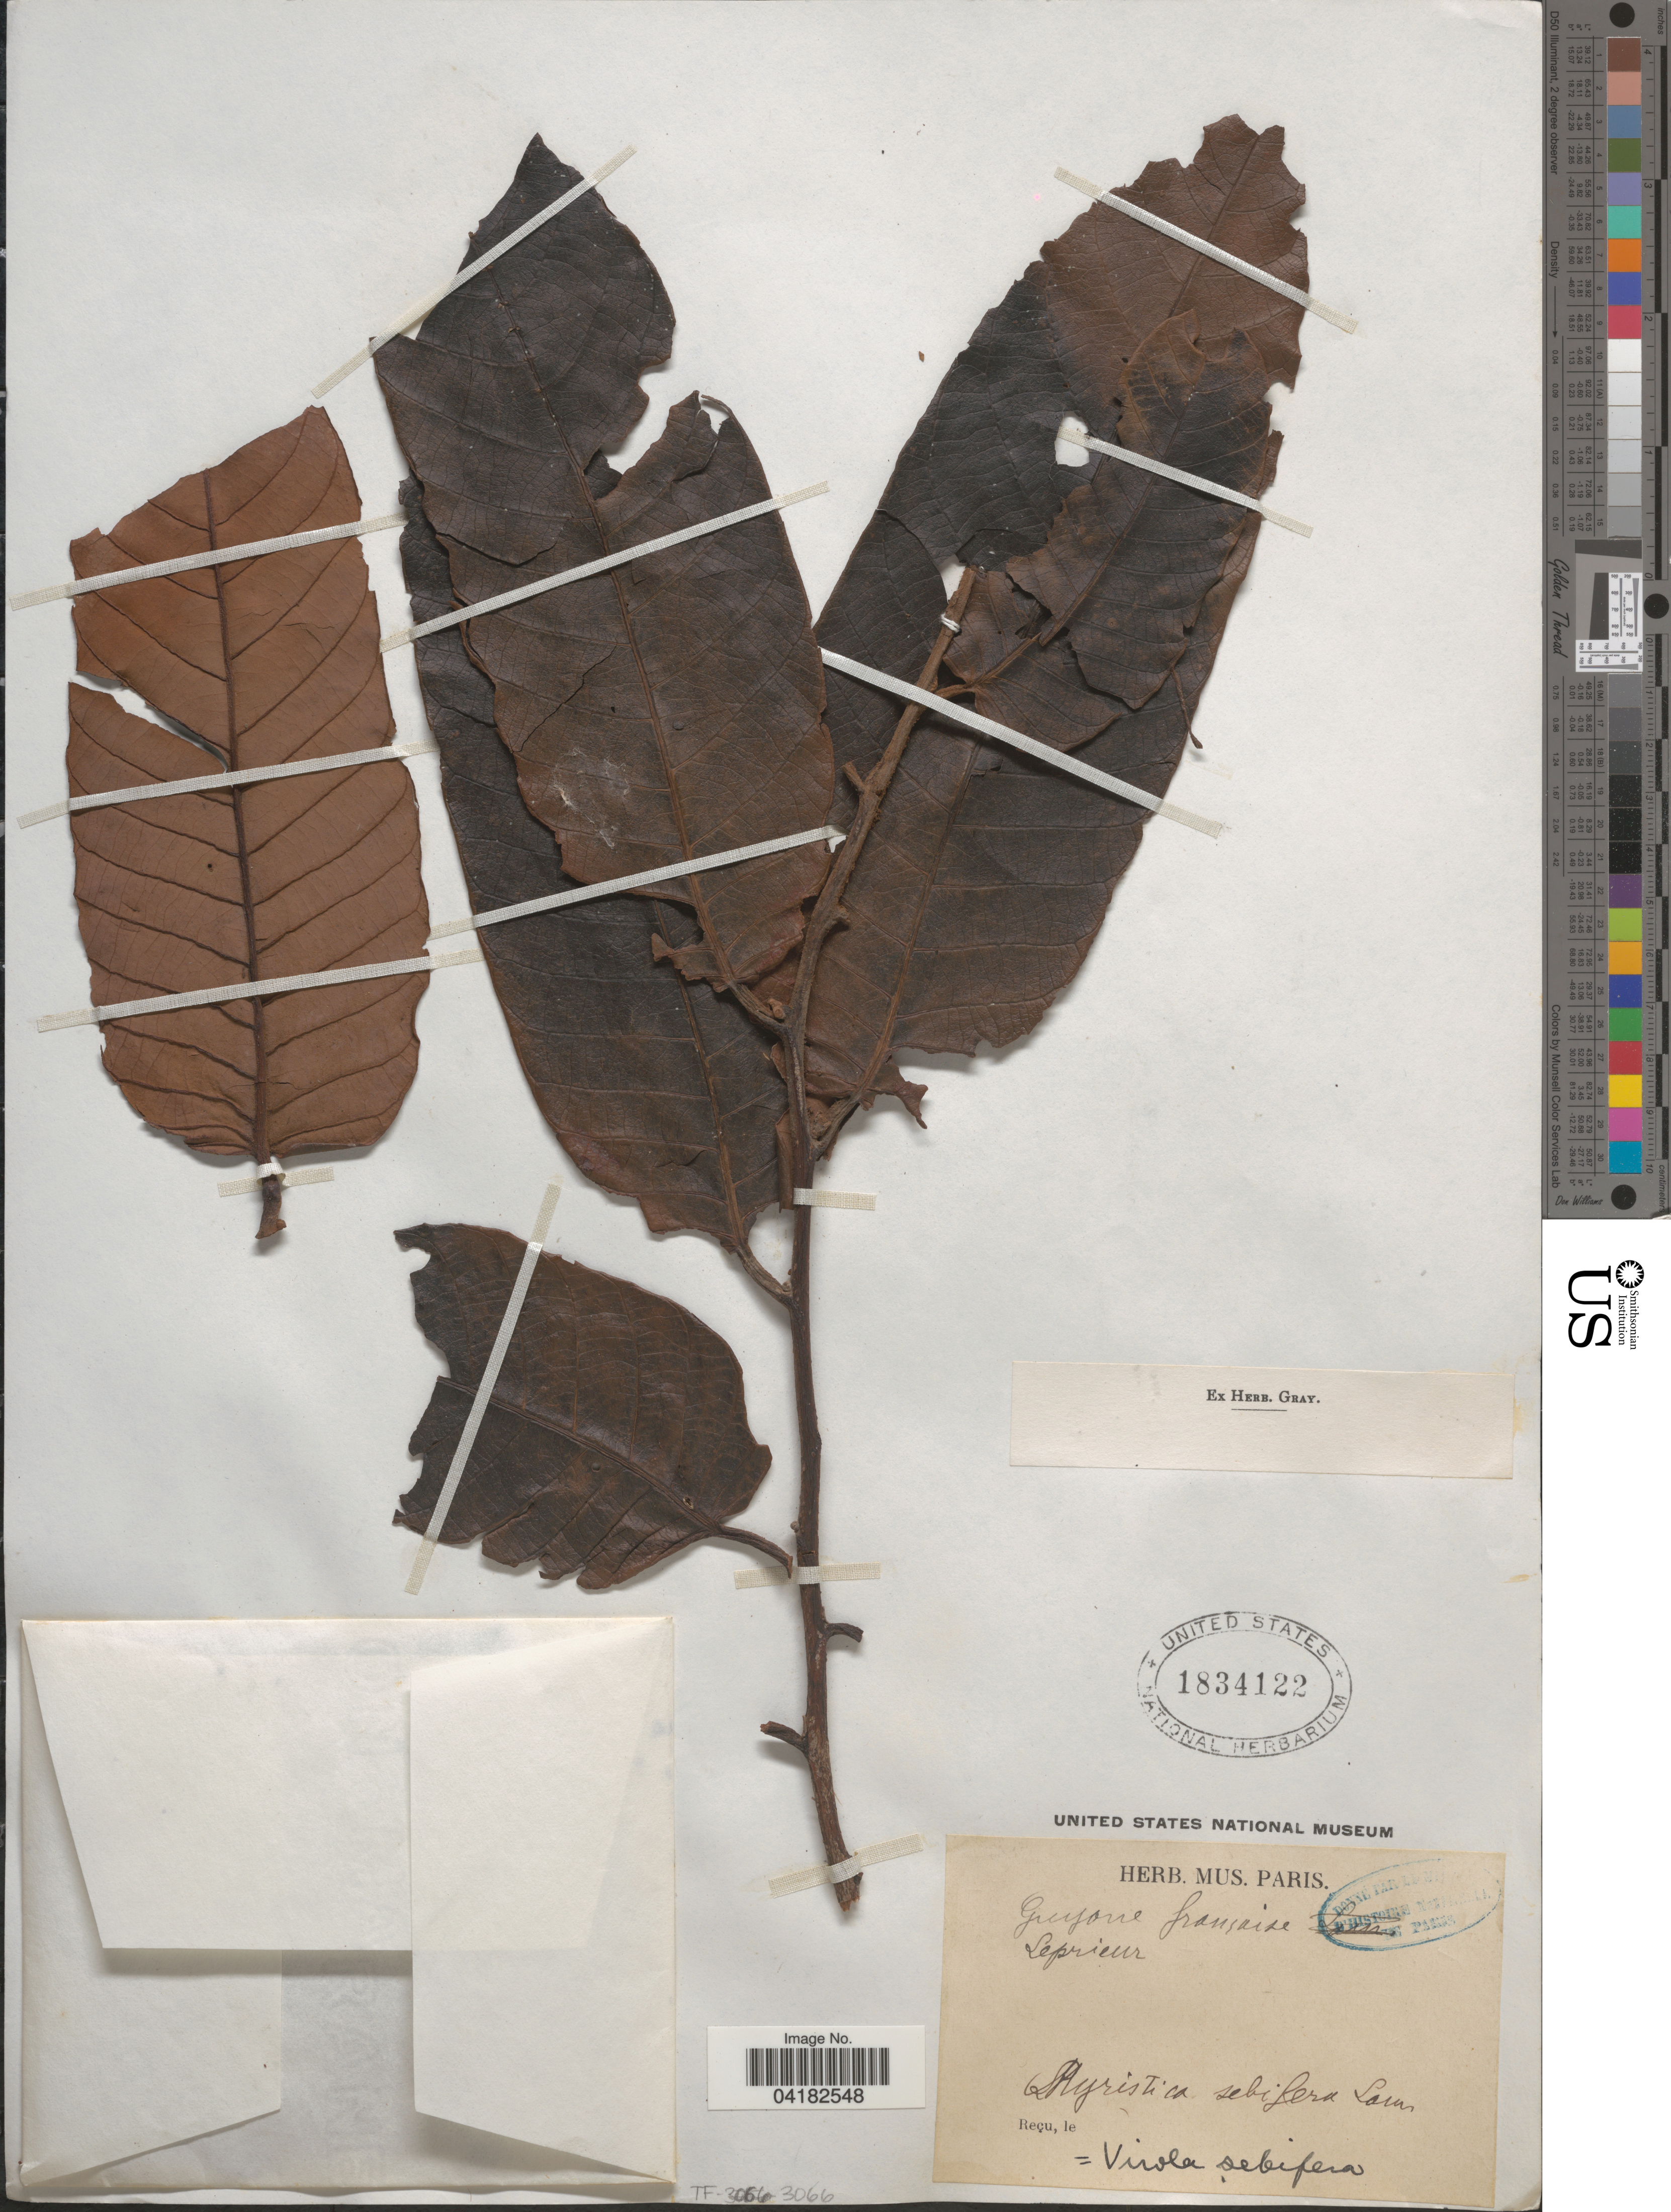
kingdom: Plantae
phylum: Tracheophyta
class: Magnoliopsida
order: Magnoliales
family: Myristicaceae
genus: Virola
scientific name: Virola sebifera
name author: Aubl.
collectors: F. M. R. Leprieur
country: French Guiana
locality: Guyane Francaise.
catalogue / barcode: US 1834122